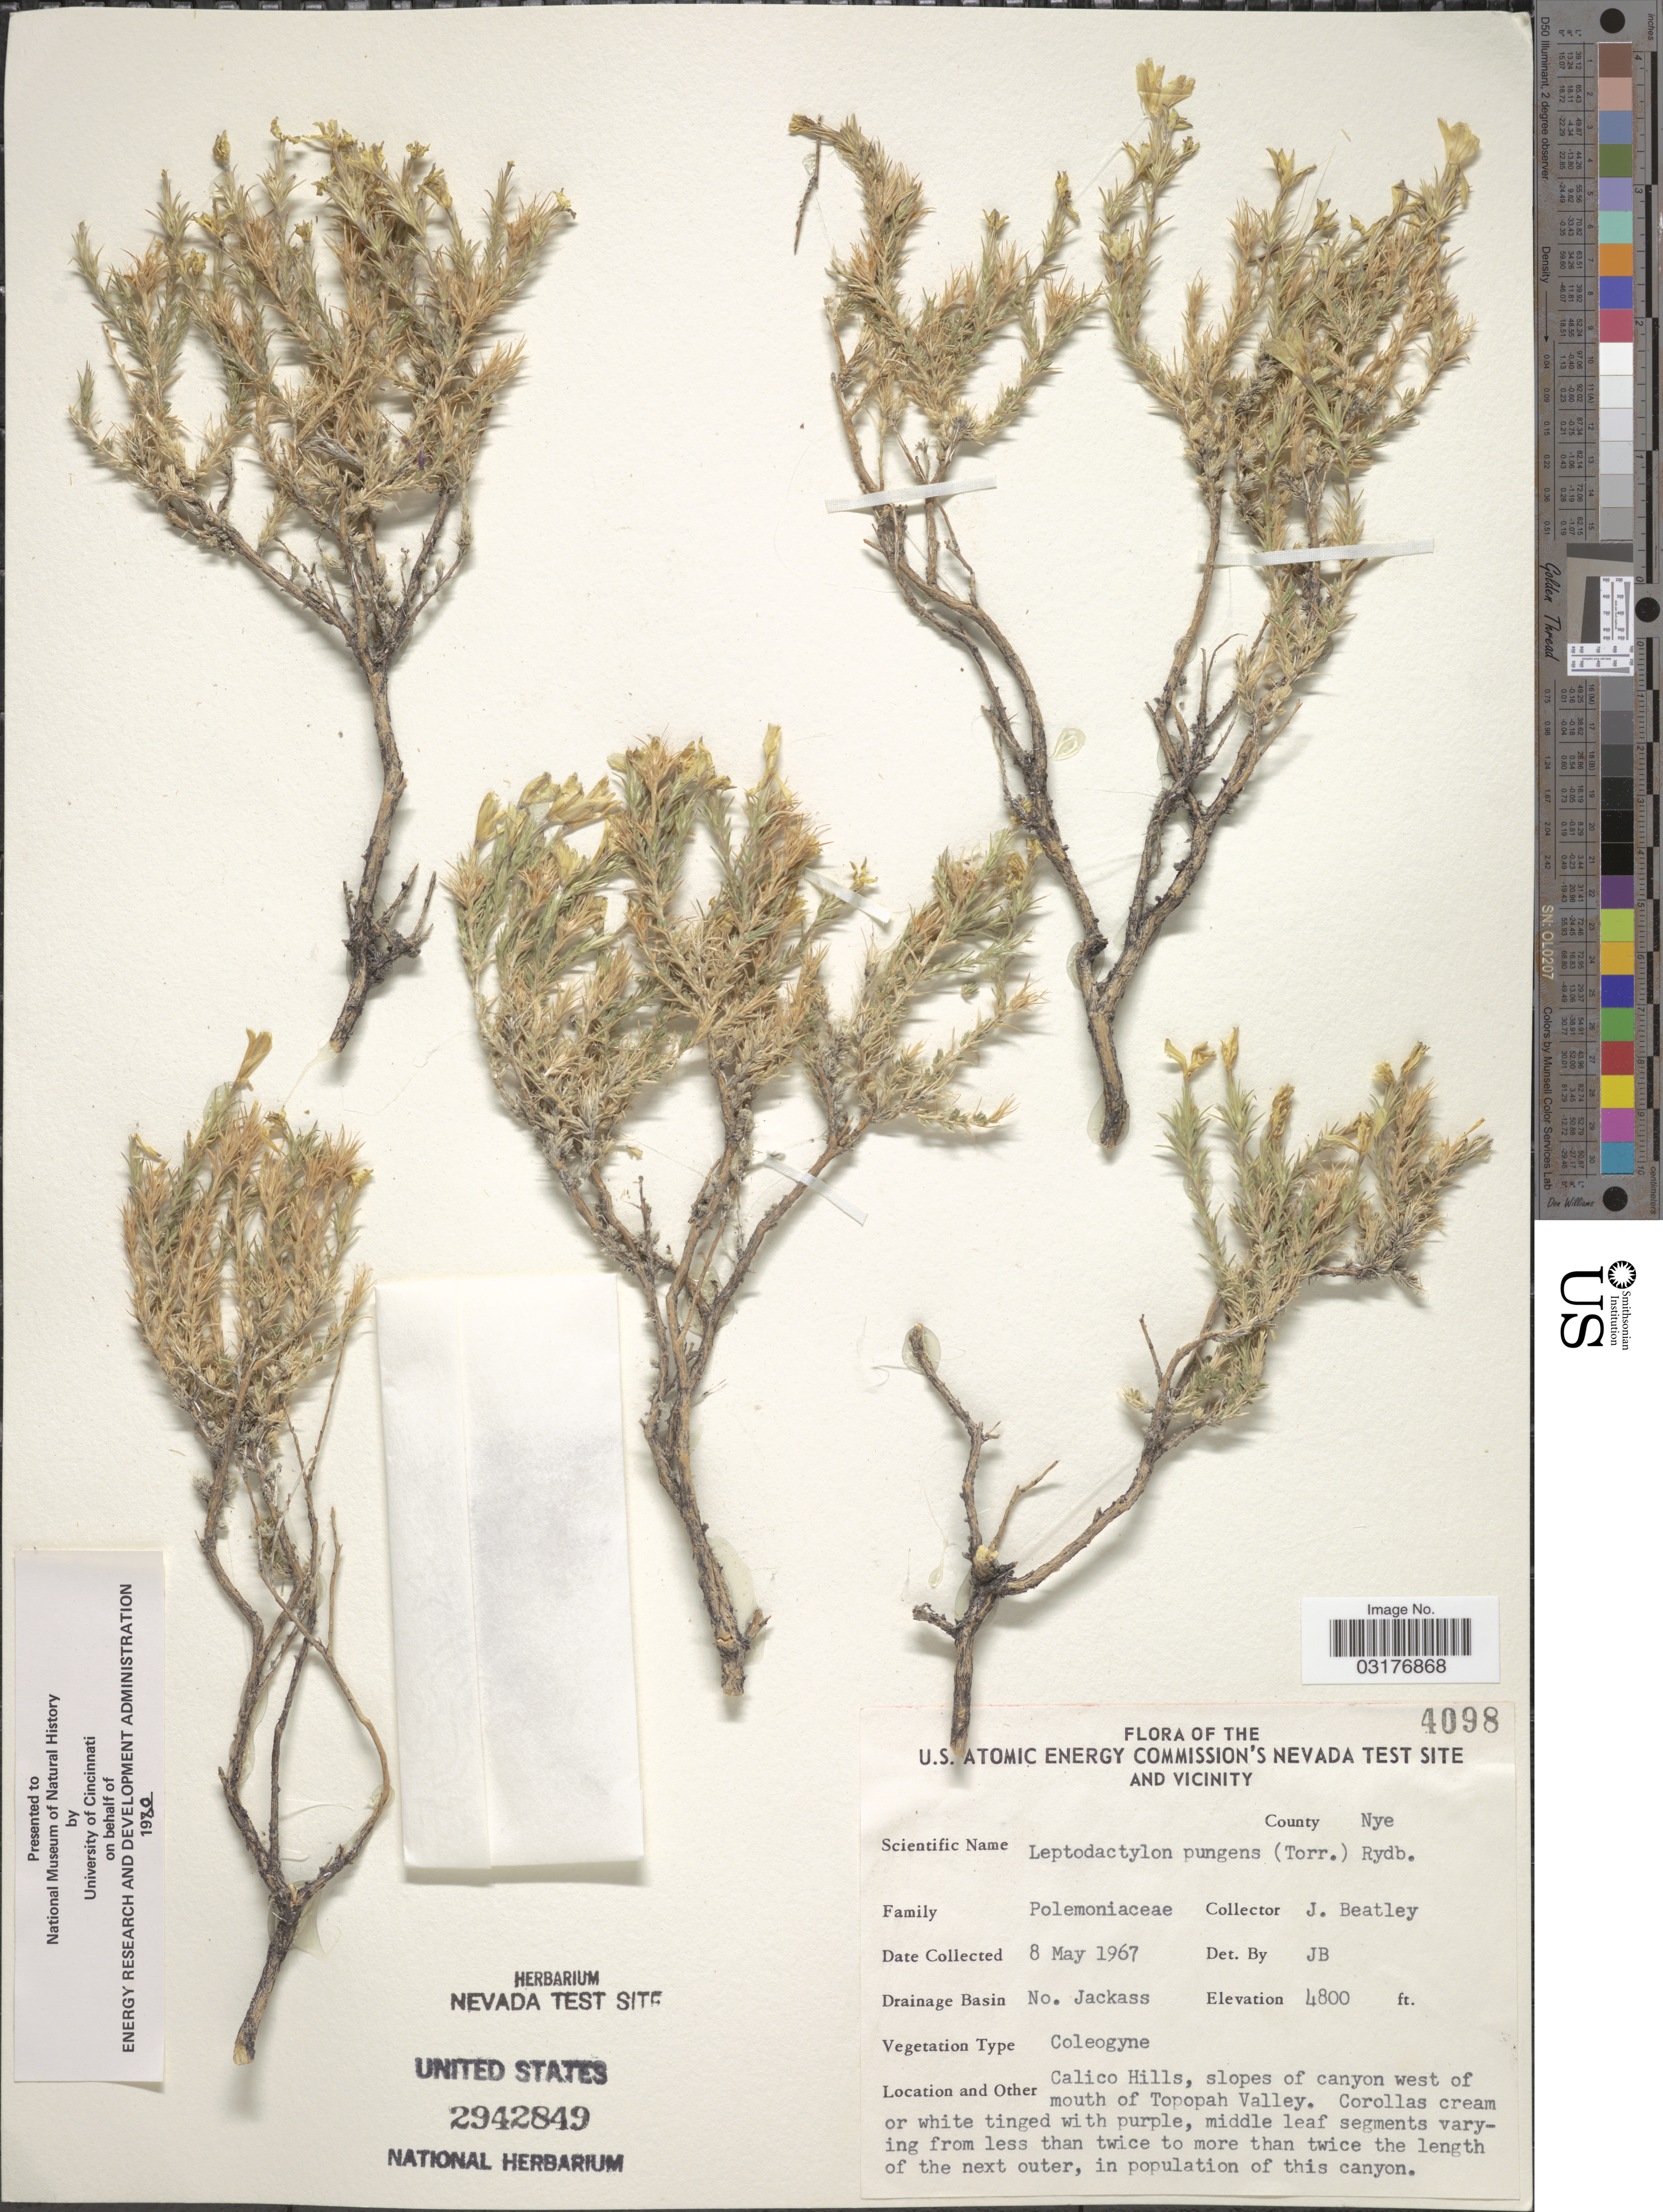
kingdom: Plantae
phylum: Tracheophyta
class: Magnoliopsida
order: Ericales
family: Polemoniaceae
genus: Linanthus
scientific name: Linanthus pungens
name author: (Torr.) J.M. Porter & L.A. Johnson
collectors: J. C. Beatley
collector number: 4098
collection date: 1967-05-08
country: United States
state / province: Nevada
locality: The U.S. Atomic Energy Commission's Nevada Test Site and Vicinity. County Nye. Drainage Basin No. Jackass. Calico Hills, slopes of canyon west of mouth of Topopah Valley.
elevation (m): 1463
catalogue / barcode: US 2942849